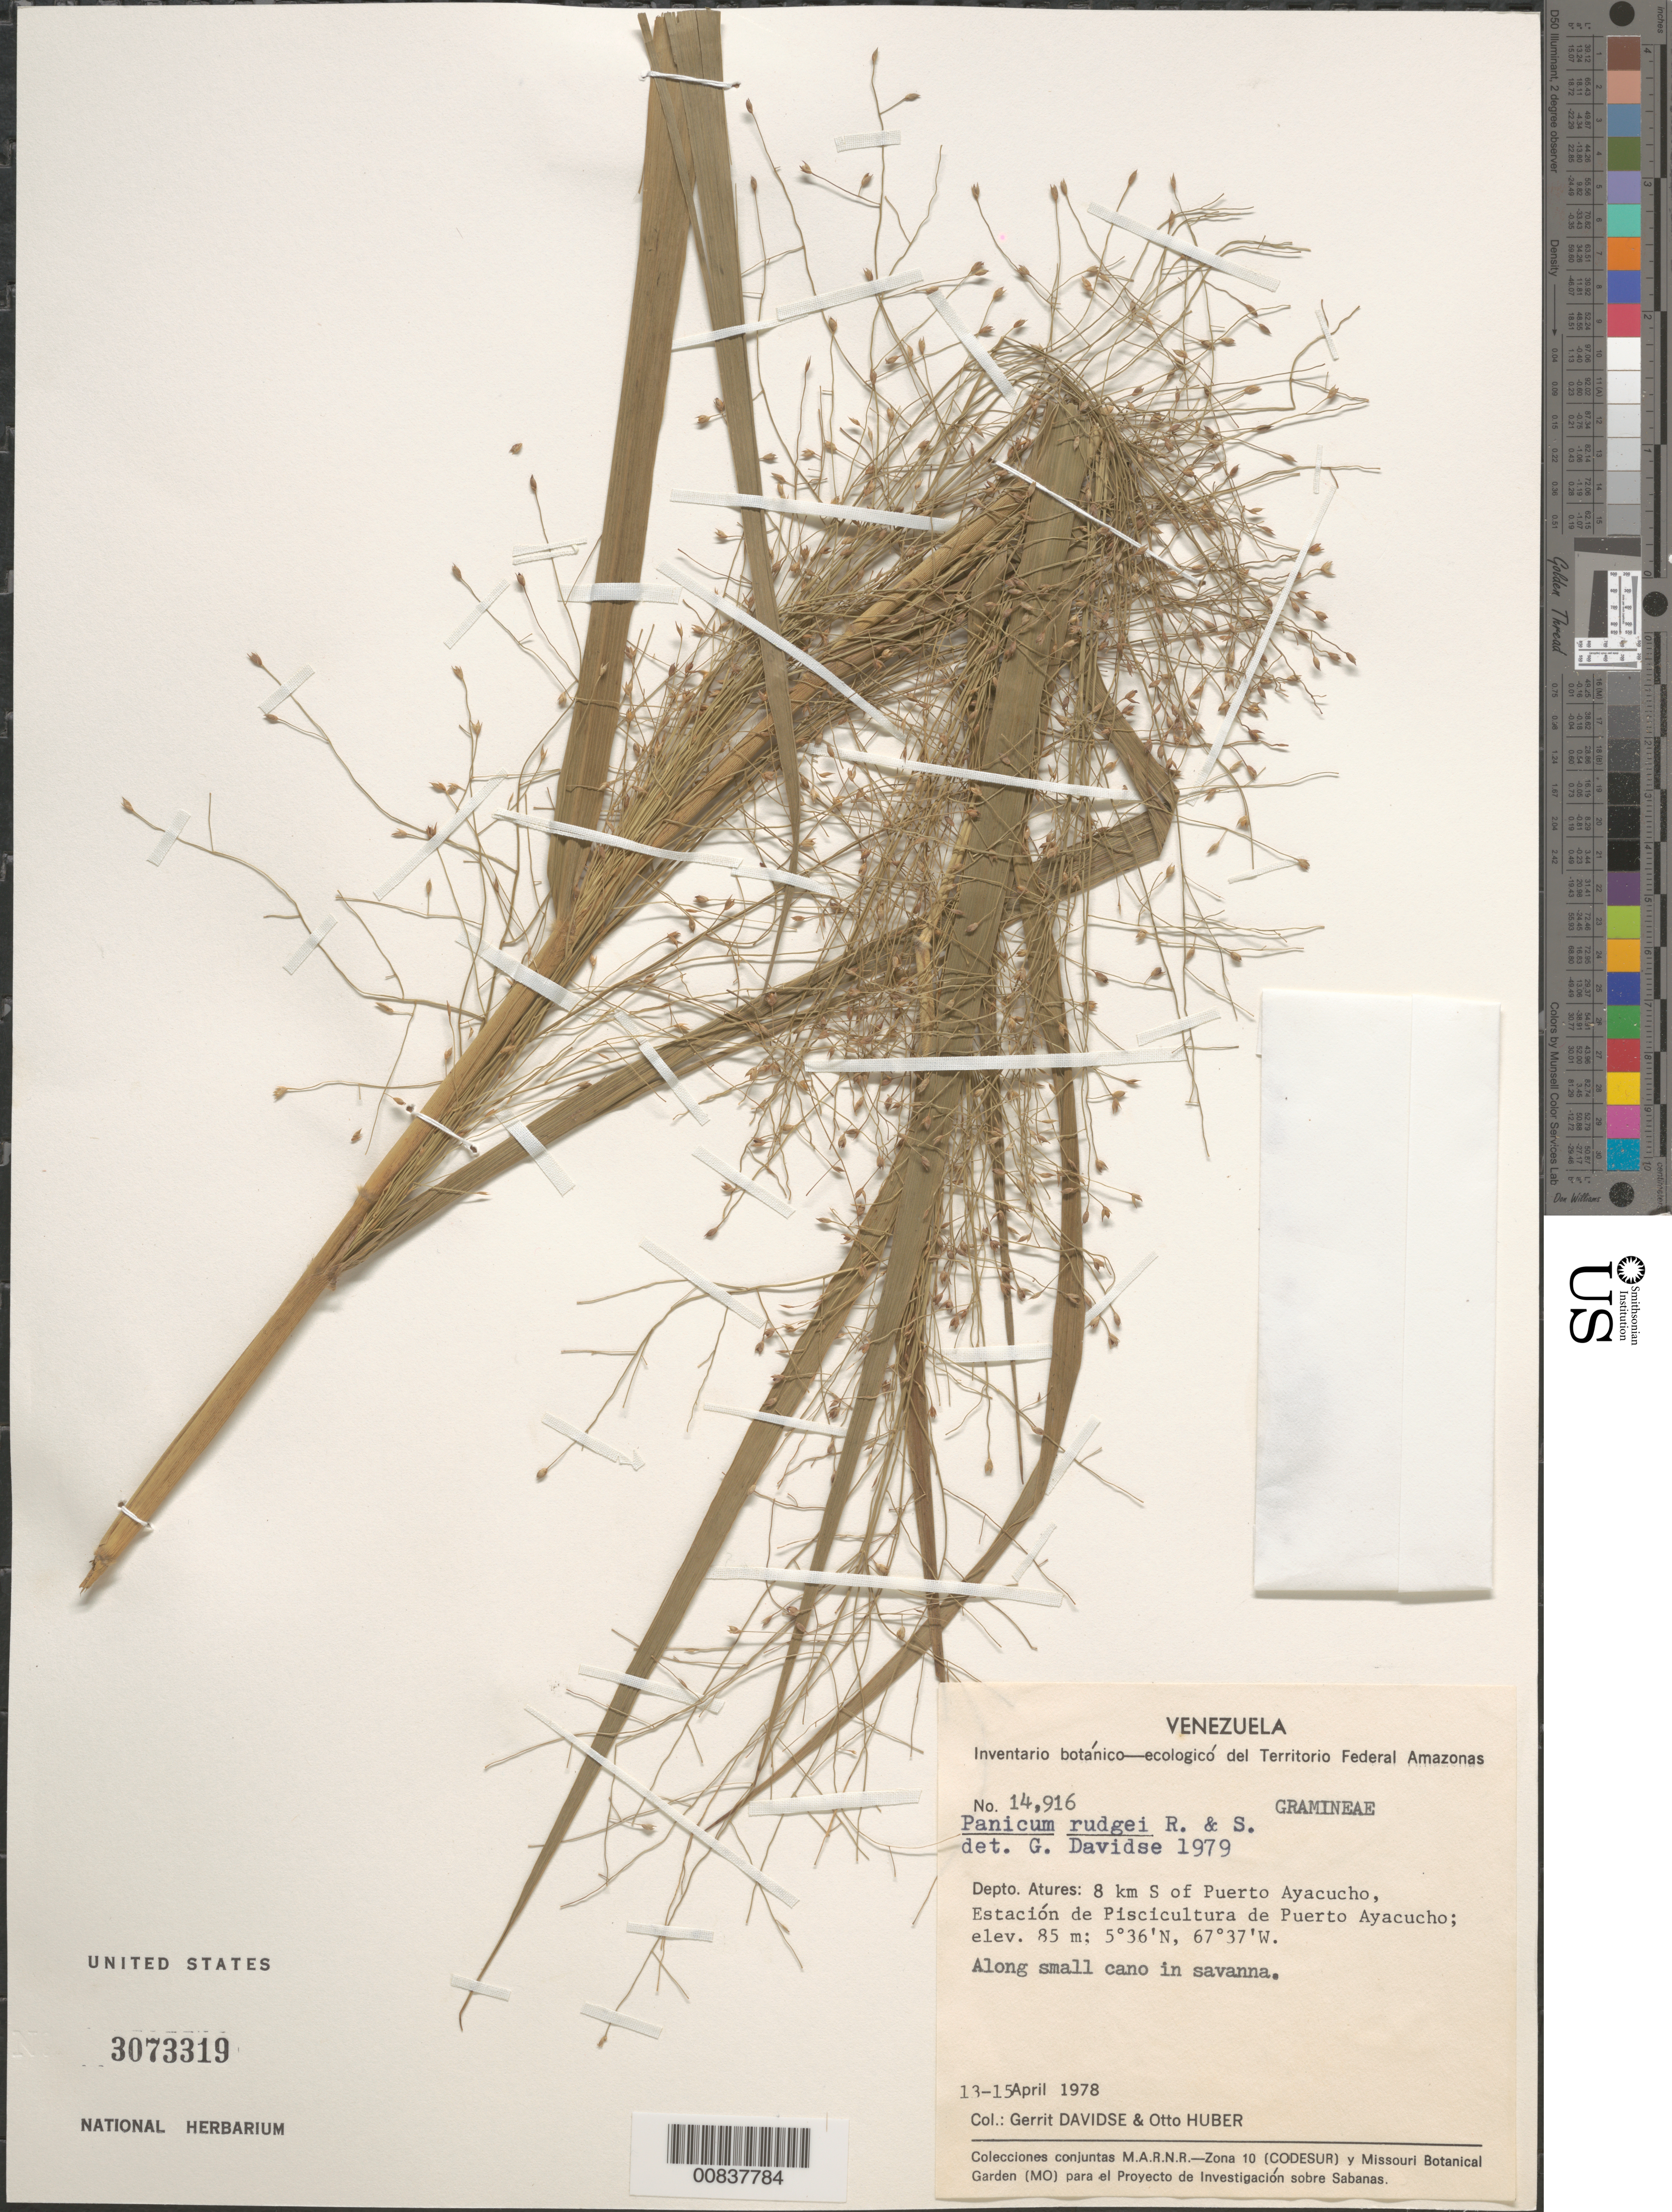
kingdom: Plantae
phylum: Tracheophyta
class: Liliopsida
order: Poales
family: Poaceae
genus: Panicum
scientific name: Panicum rudgei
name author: Roem. & Schult.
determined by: Davidse, Gerrit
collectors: G. Davidse & O. Huber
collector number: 14916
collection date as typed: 13-Apr-78 to 15-Apr-78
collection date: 1978-04-13/1978-04-15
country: Venezuela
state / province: Amazonas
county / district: Atures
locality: Puerto Ayacucho, 8 km S of, Estación de Piscicultura de Puerto Ayacucho, Río Orinoco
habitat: Along small cano in savanna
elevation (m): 85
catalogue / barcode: US 3073319